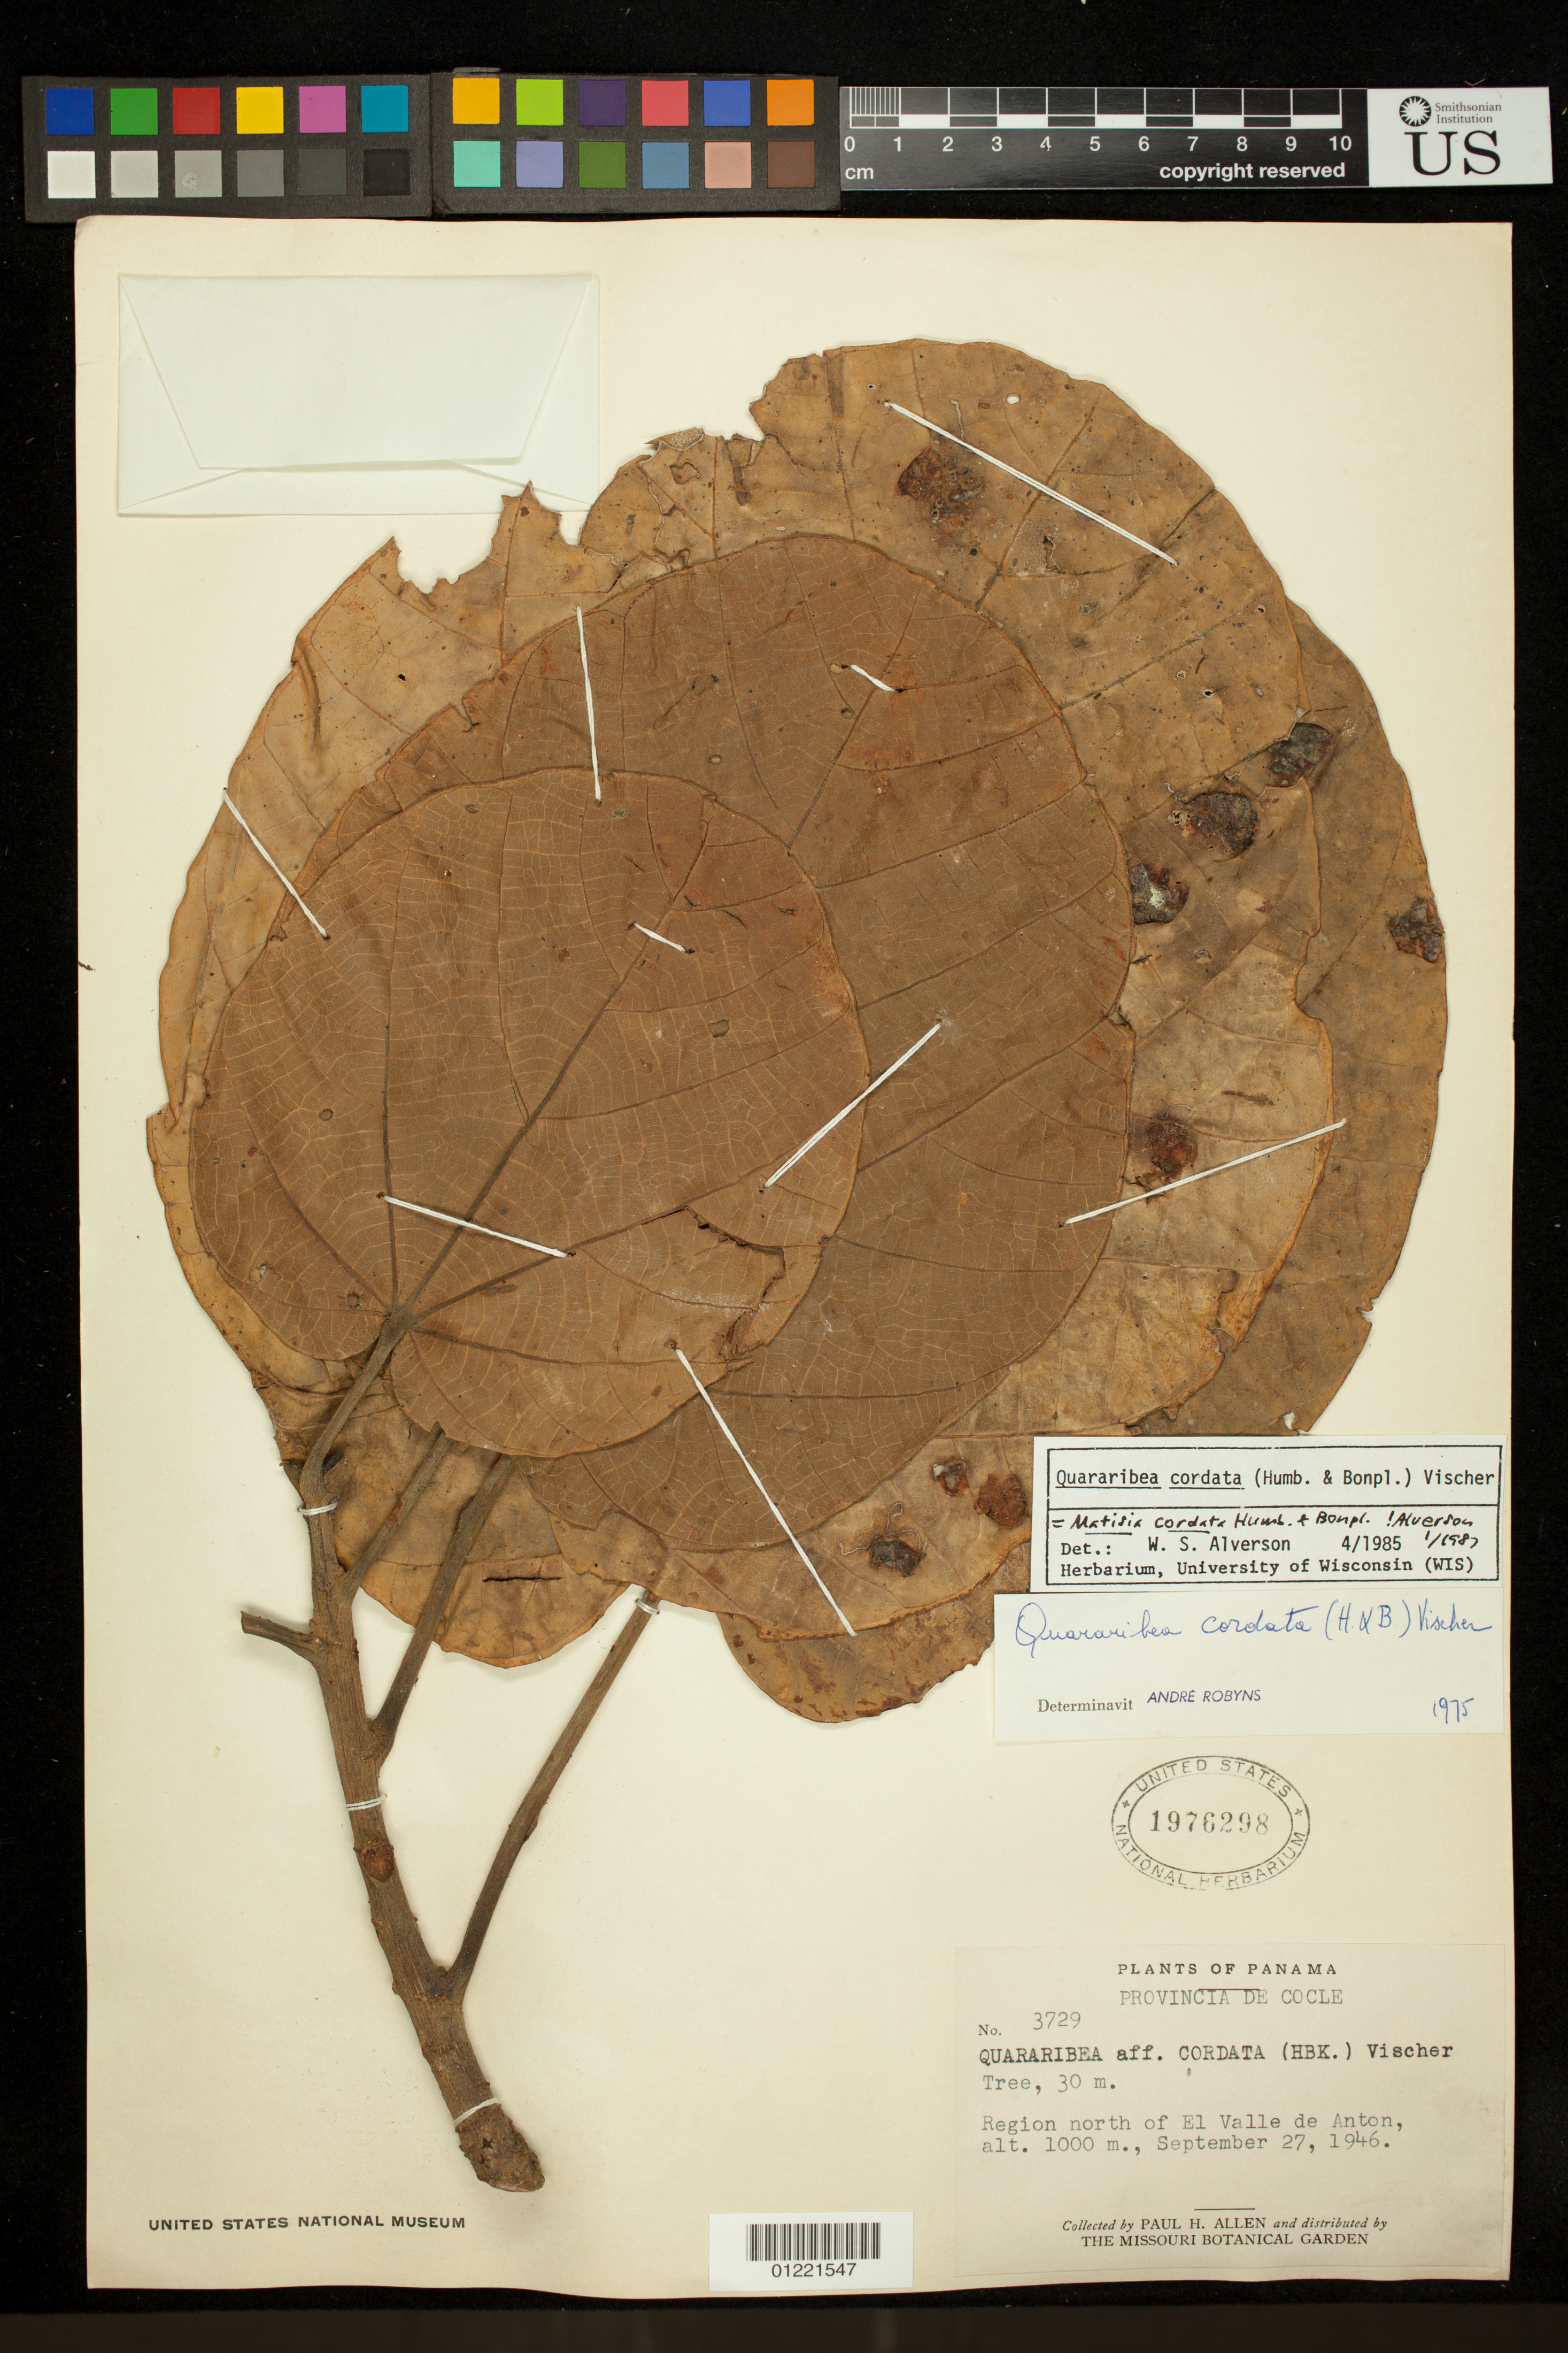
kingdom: Plantae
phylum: Tracheophyta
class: Magnoliopsida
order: Malvales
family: Malvaceae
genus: Matisia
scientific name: Matisia cordata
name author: Humb. & Bonpl.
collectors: P. H. Allen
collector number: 3729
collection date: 1946-09-27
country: Panama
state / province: Coclé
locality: Region north of El Valle de Anton.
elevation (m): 1000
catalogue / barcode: US 1976298